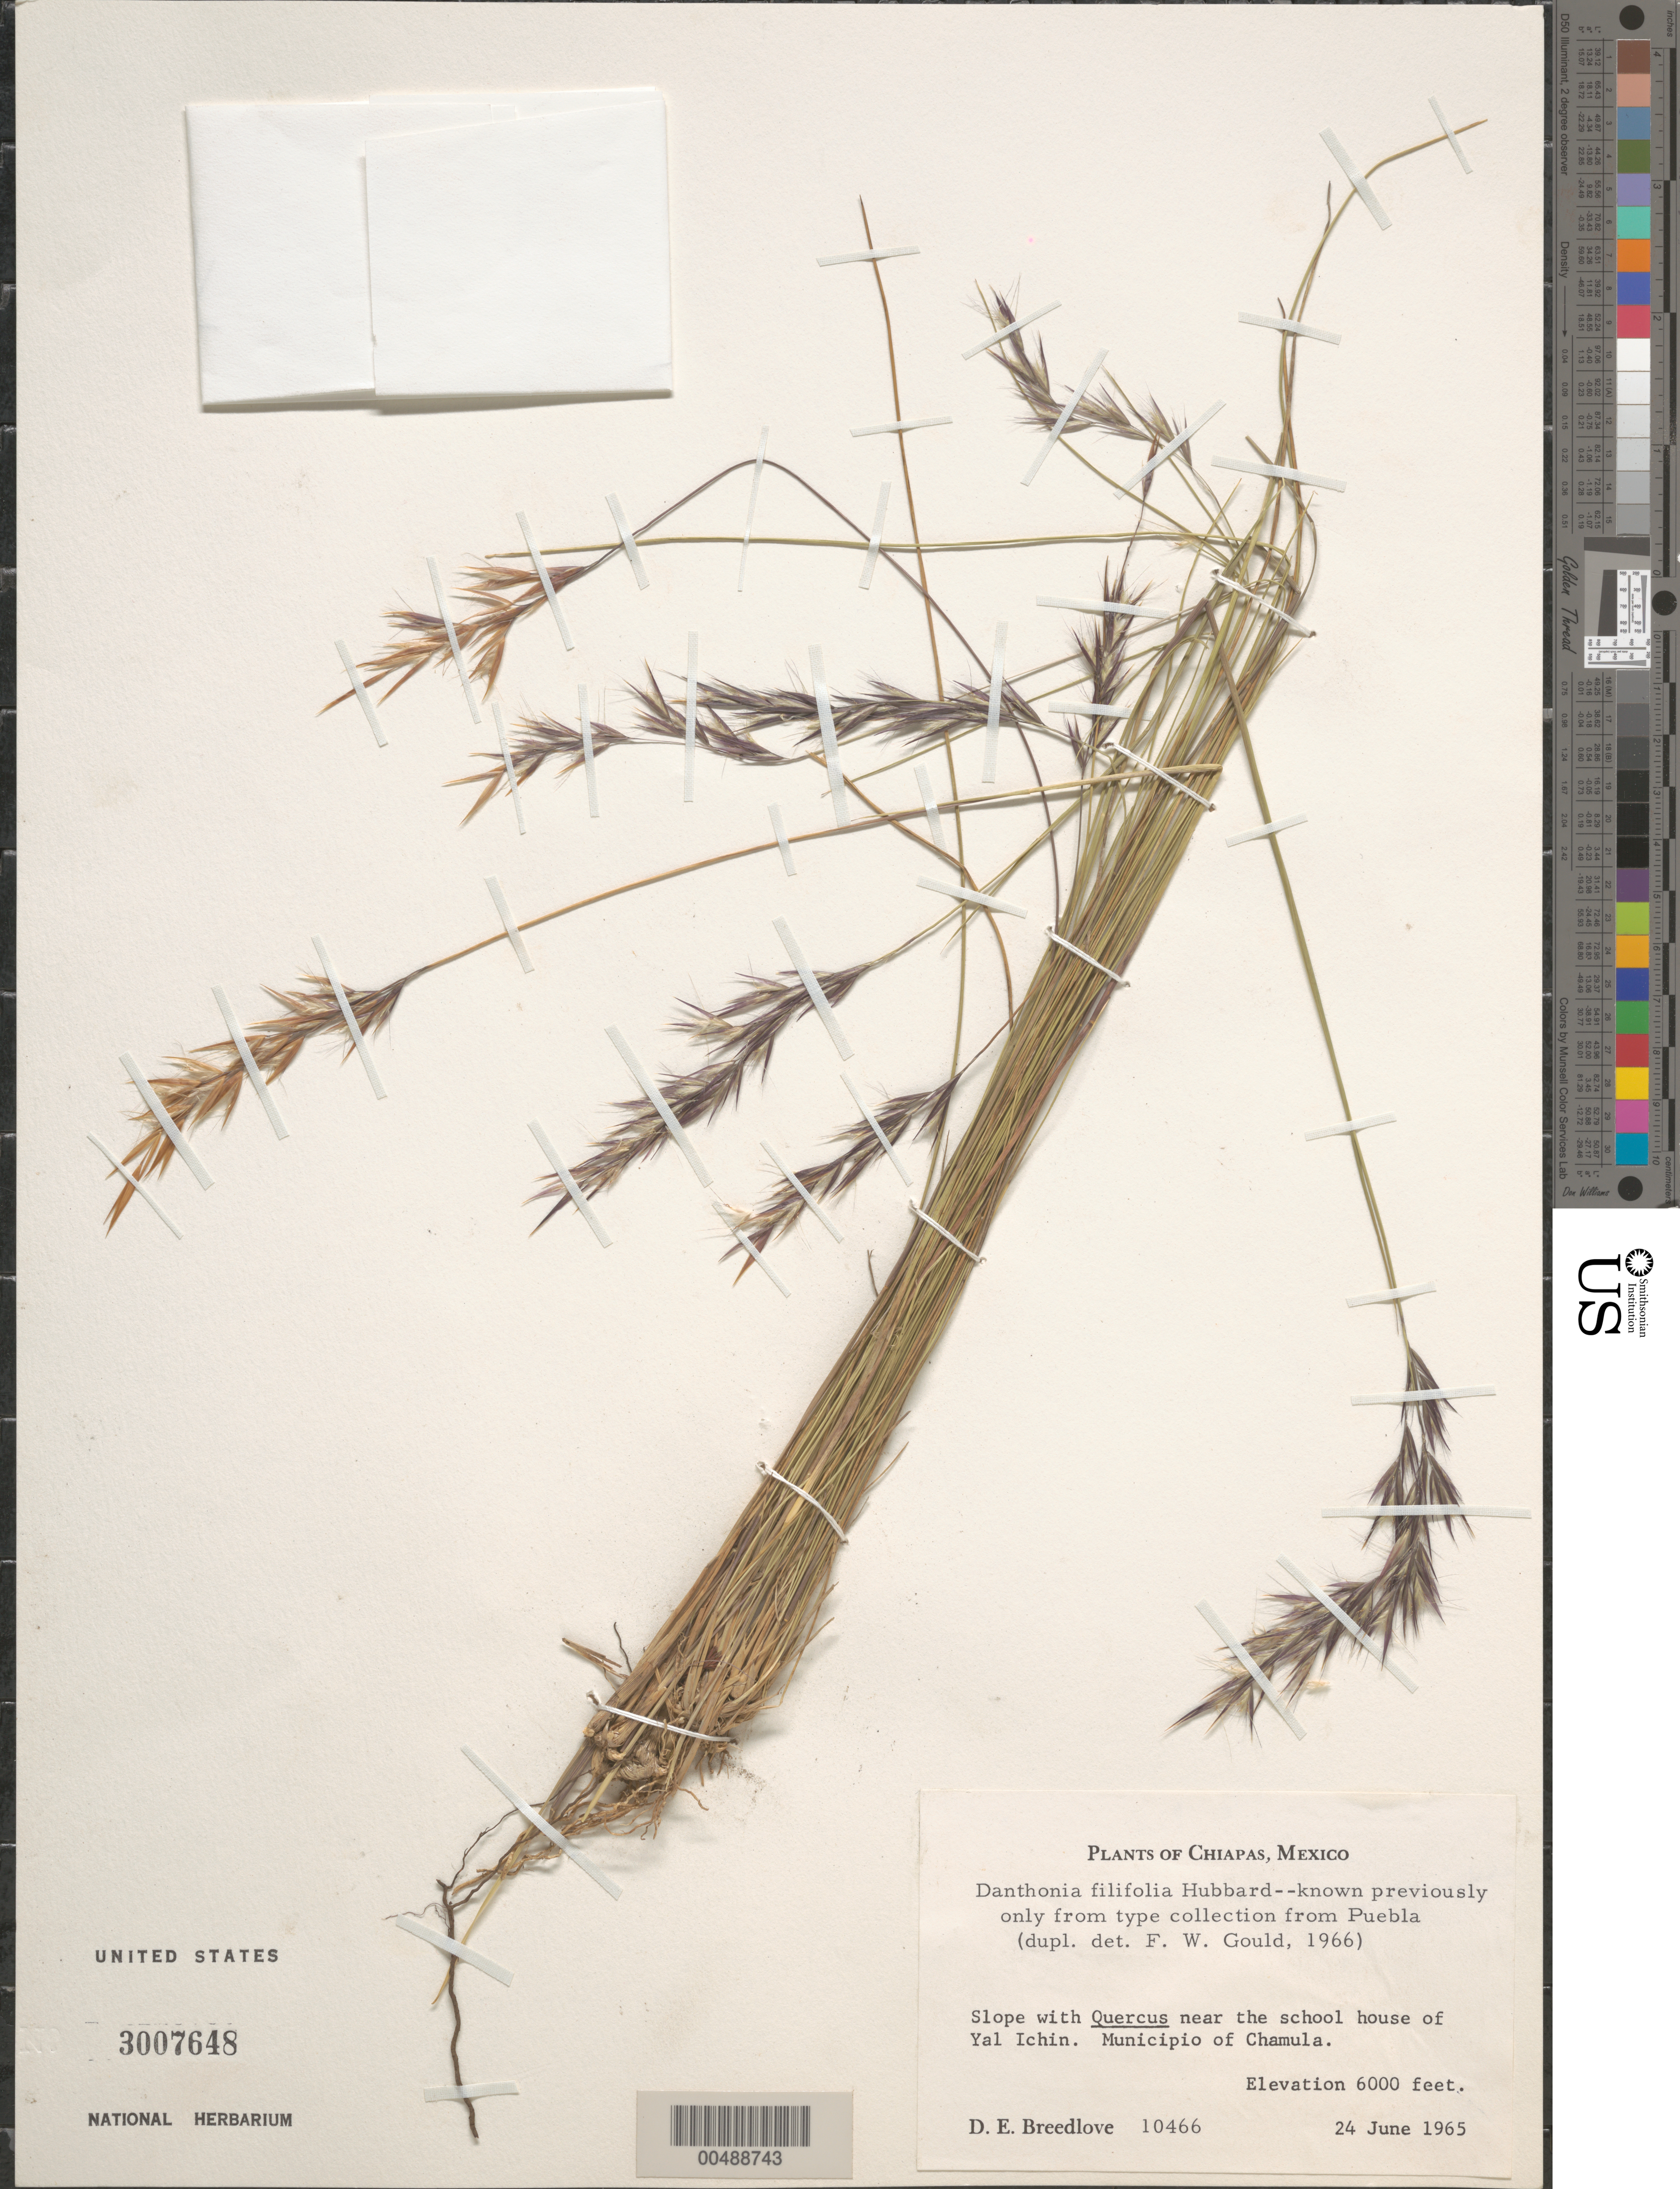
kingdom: Plantae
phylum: Tracheophyta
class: Liliopsida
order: Poales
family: Poaceae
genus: Danthonia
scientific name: Danthonia secundiflora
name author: J. Presl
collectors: D. E. Breedlove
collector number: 10466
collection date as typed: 24 Jun 1965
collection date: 1965-06-24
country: Mexico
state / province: Chiapas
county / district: Chamula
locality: Near the school house of Yal Ichin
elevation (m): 1829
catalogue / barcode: US 3007648